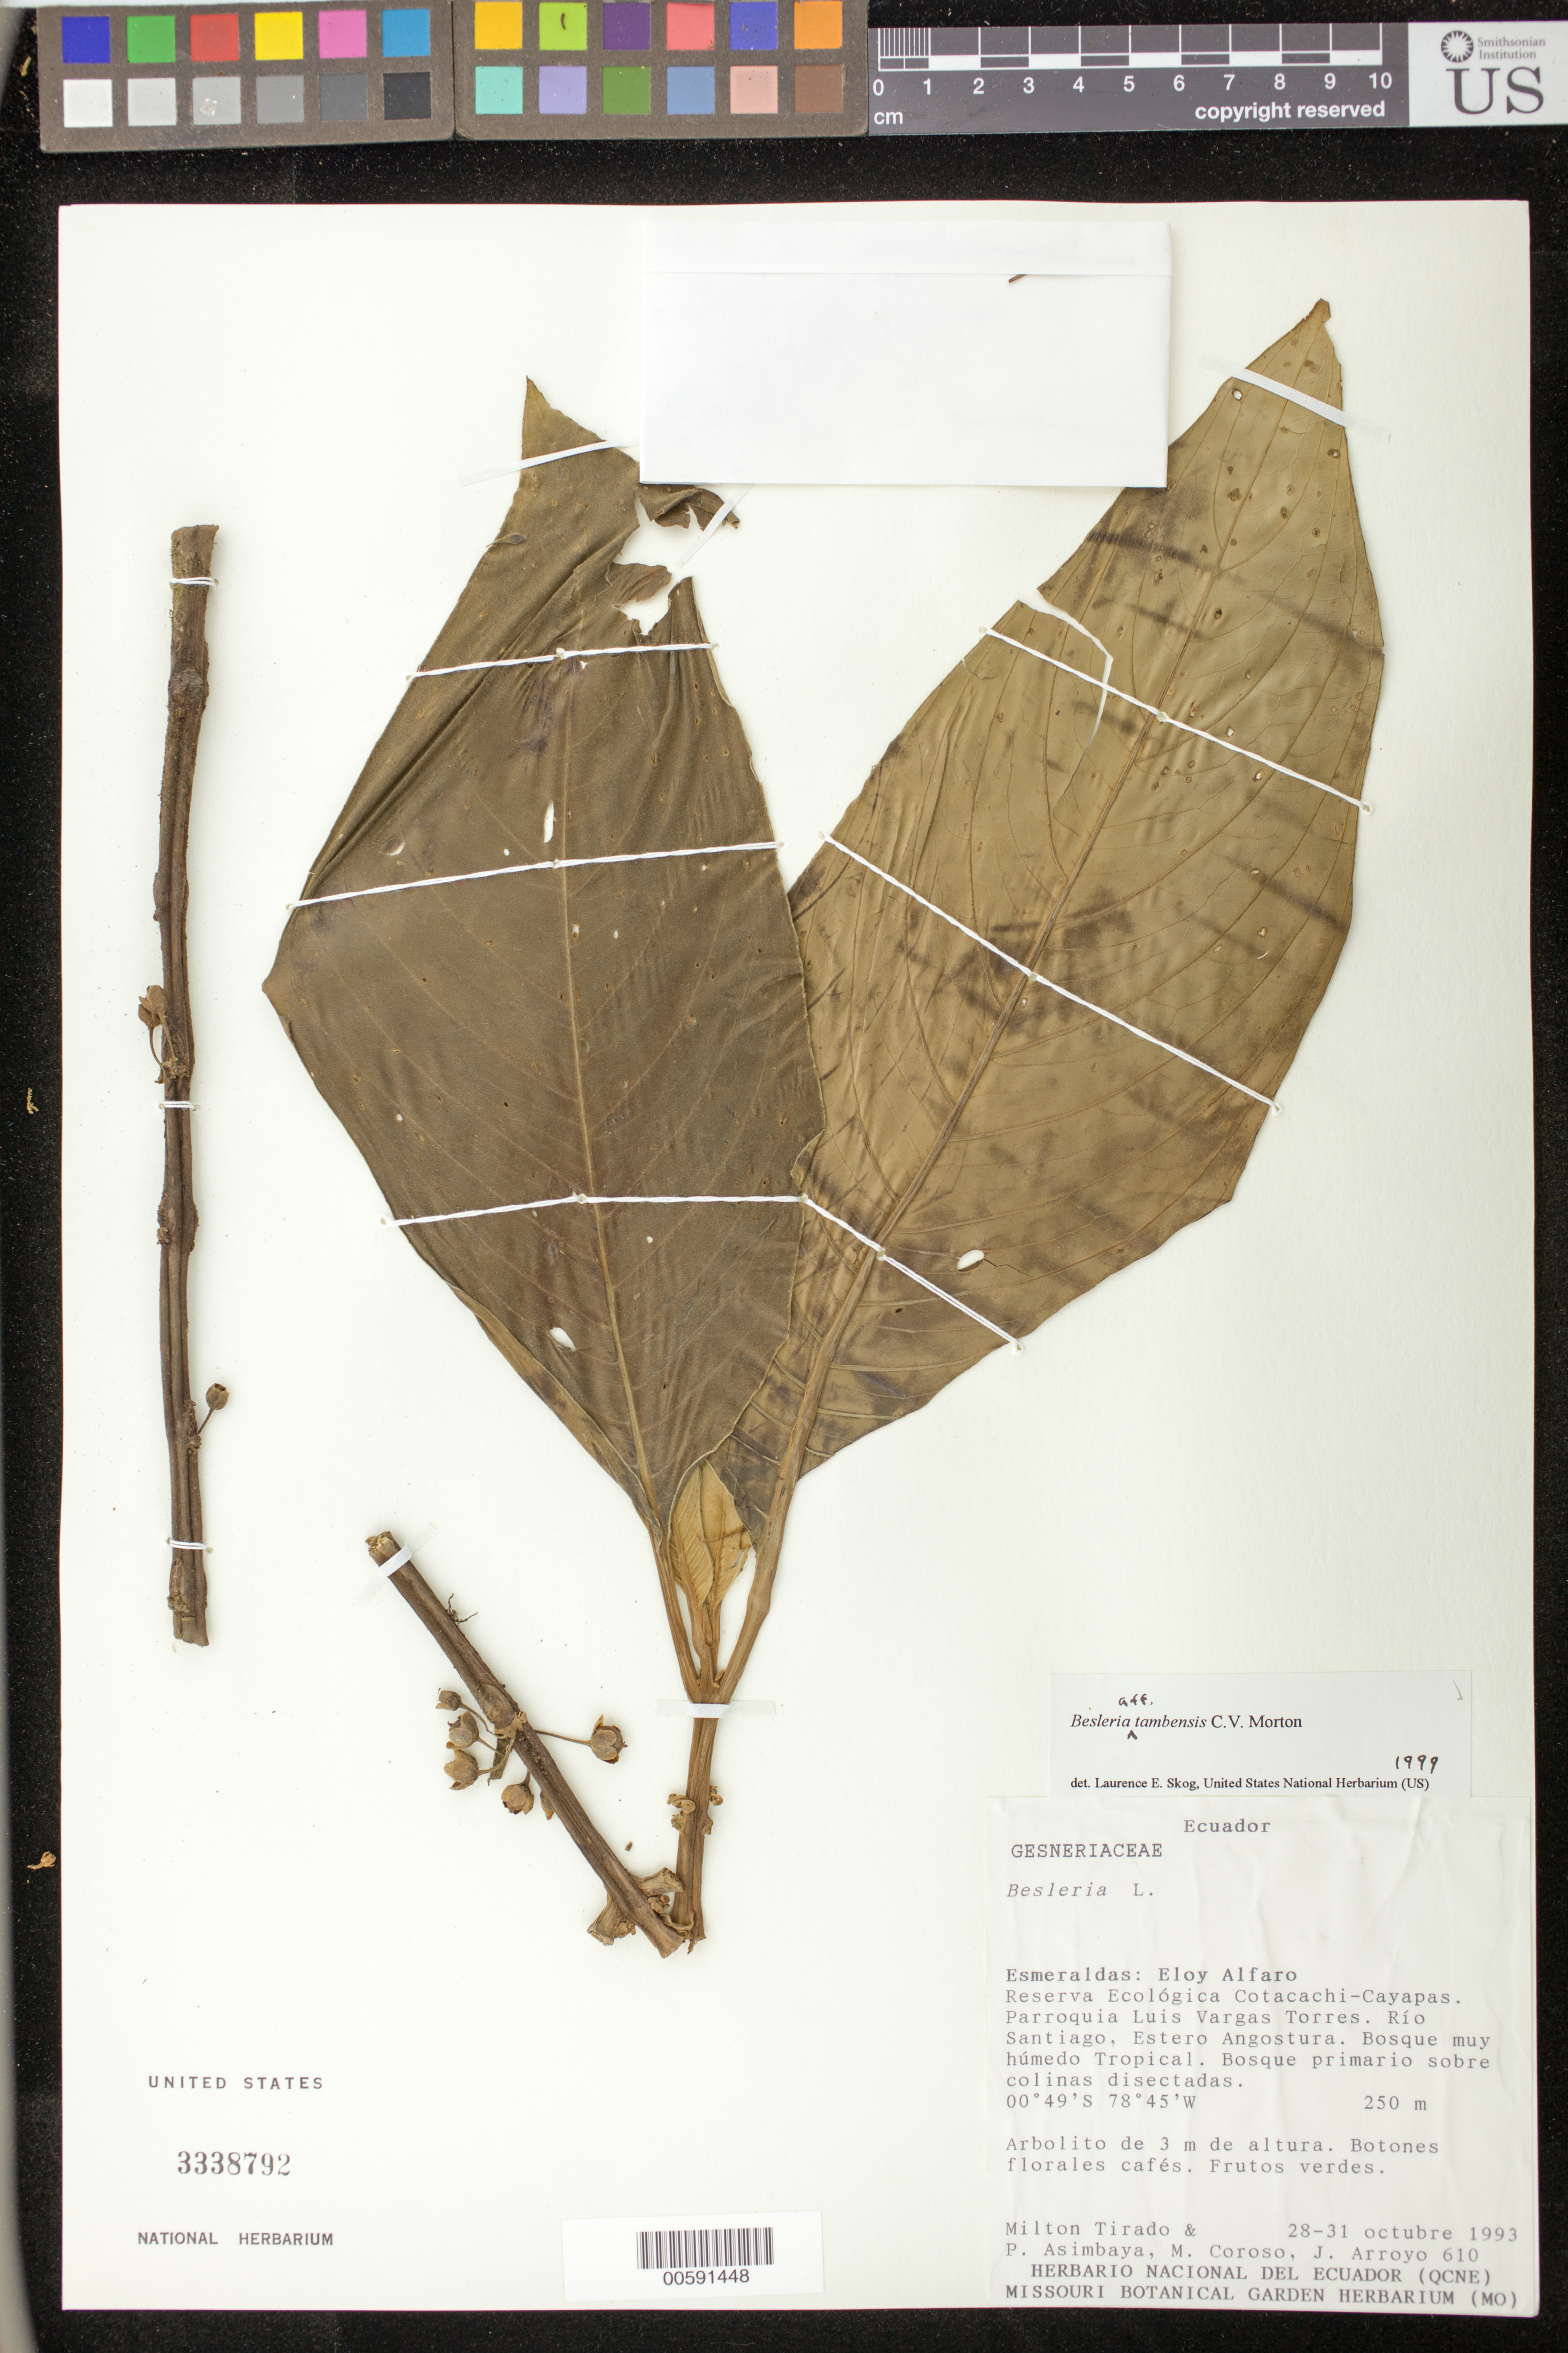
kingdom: Plantae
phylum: Tracheophyta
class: Magnoliopsida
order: Lamiales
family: Gesneriaceae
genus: Besleria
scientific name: Besleria tambensis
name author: C.V. Morton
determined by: Skog, Laurence E.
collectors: M. Tirado, P. Asimbaya, M. Coroso & J. Arroyo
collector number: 610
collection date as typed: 28-31 Oct 1993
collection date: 1993-10-28/1993-10-31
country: Ecuador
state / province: Esmeraldas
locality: Eloy Alfaro, Reserva Ecológica Cotacachi-Cayapas, Parroquia Luis Vargas Torres, Río Santiago, Estero Angostura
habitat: Bosque muy húmedo tropical, bosque primario sobre colinas disectadas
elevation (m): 250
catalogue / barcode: US 3338792